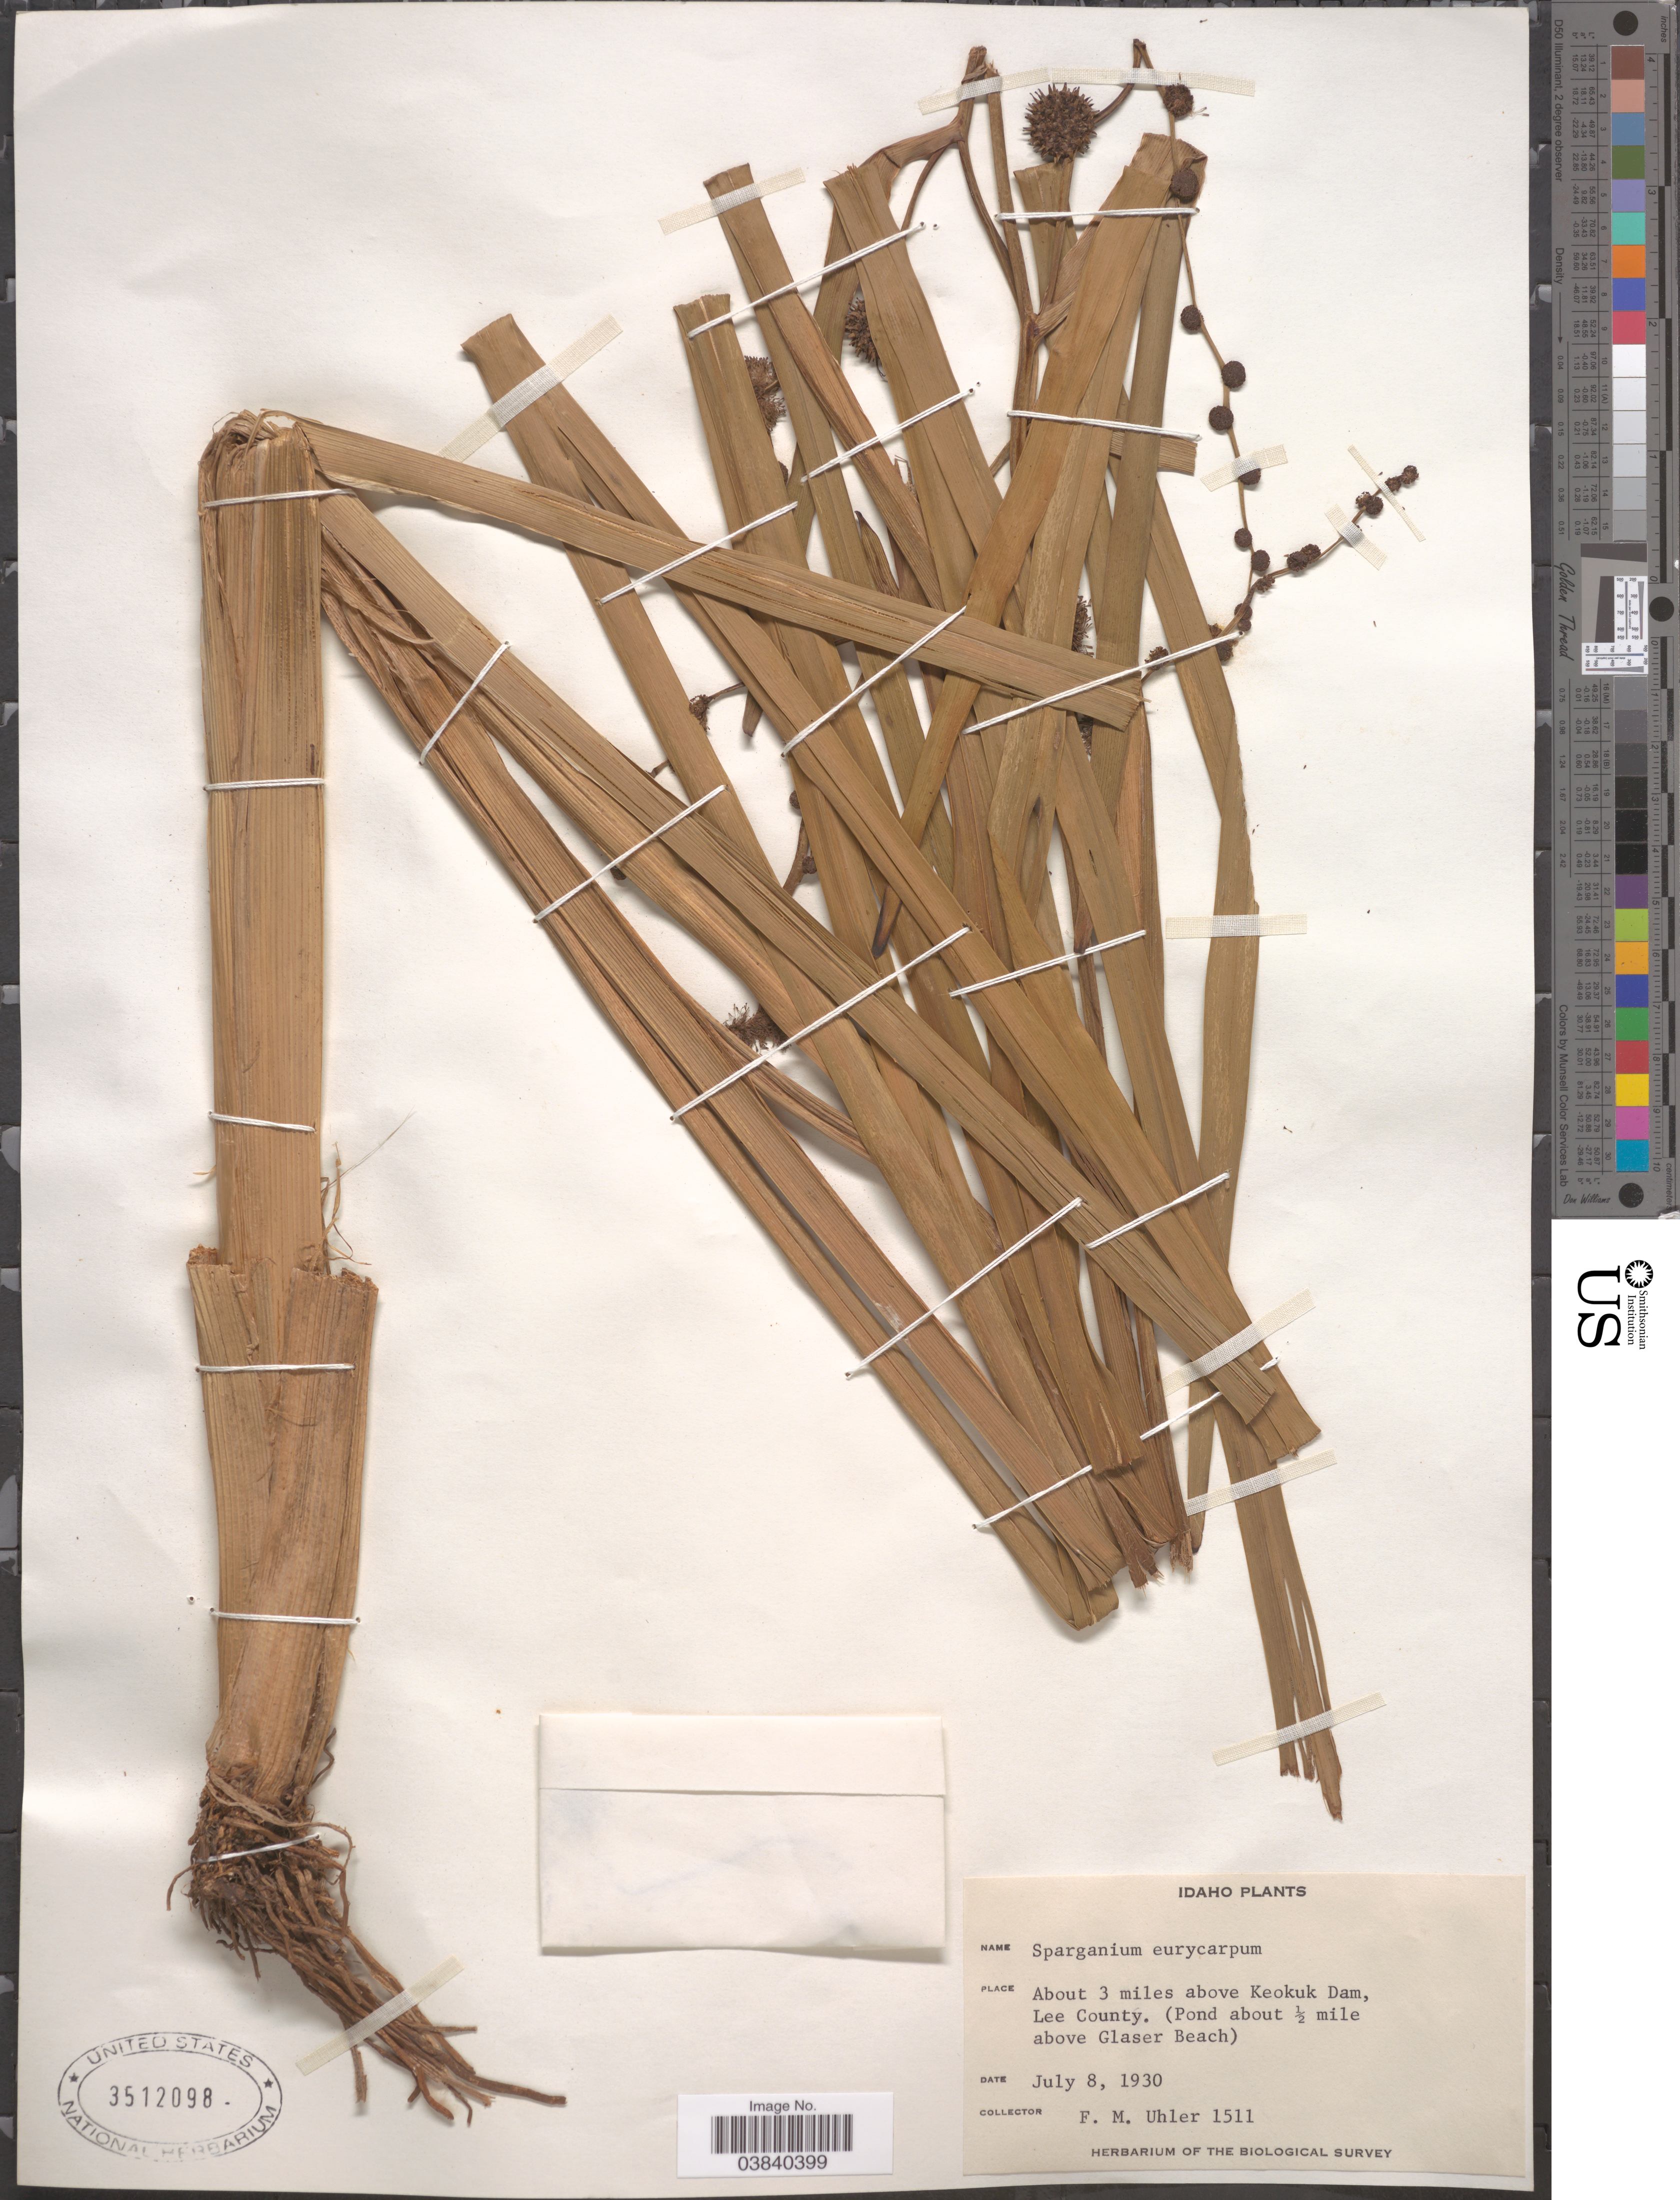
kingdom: Plantae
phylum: Tracheophyta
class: Liliopsida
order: Poales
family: Typhaceae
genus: Sparganium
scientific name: Sparganium eurycarpum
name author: Engelm.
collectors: F. M. Uhler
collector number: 1511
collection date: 1930-07-08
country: United States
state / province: Idaho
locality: About 3 miles above Keokuk Dam, Lee County. (Pond about ½ mile above Glaser Beach).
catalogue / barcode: US 3512098